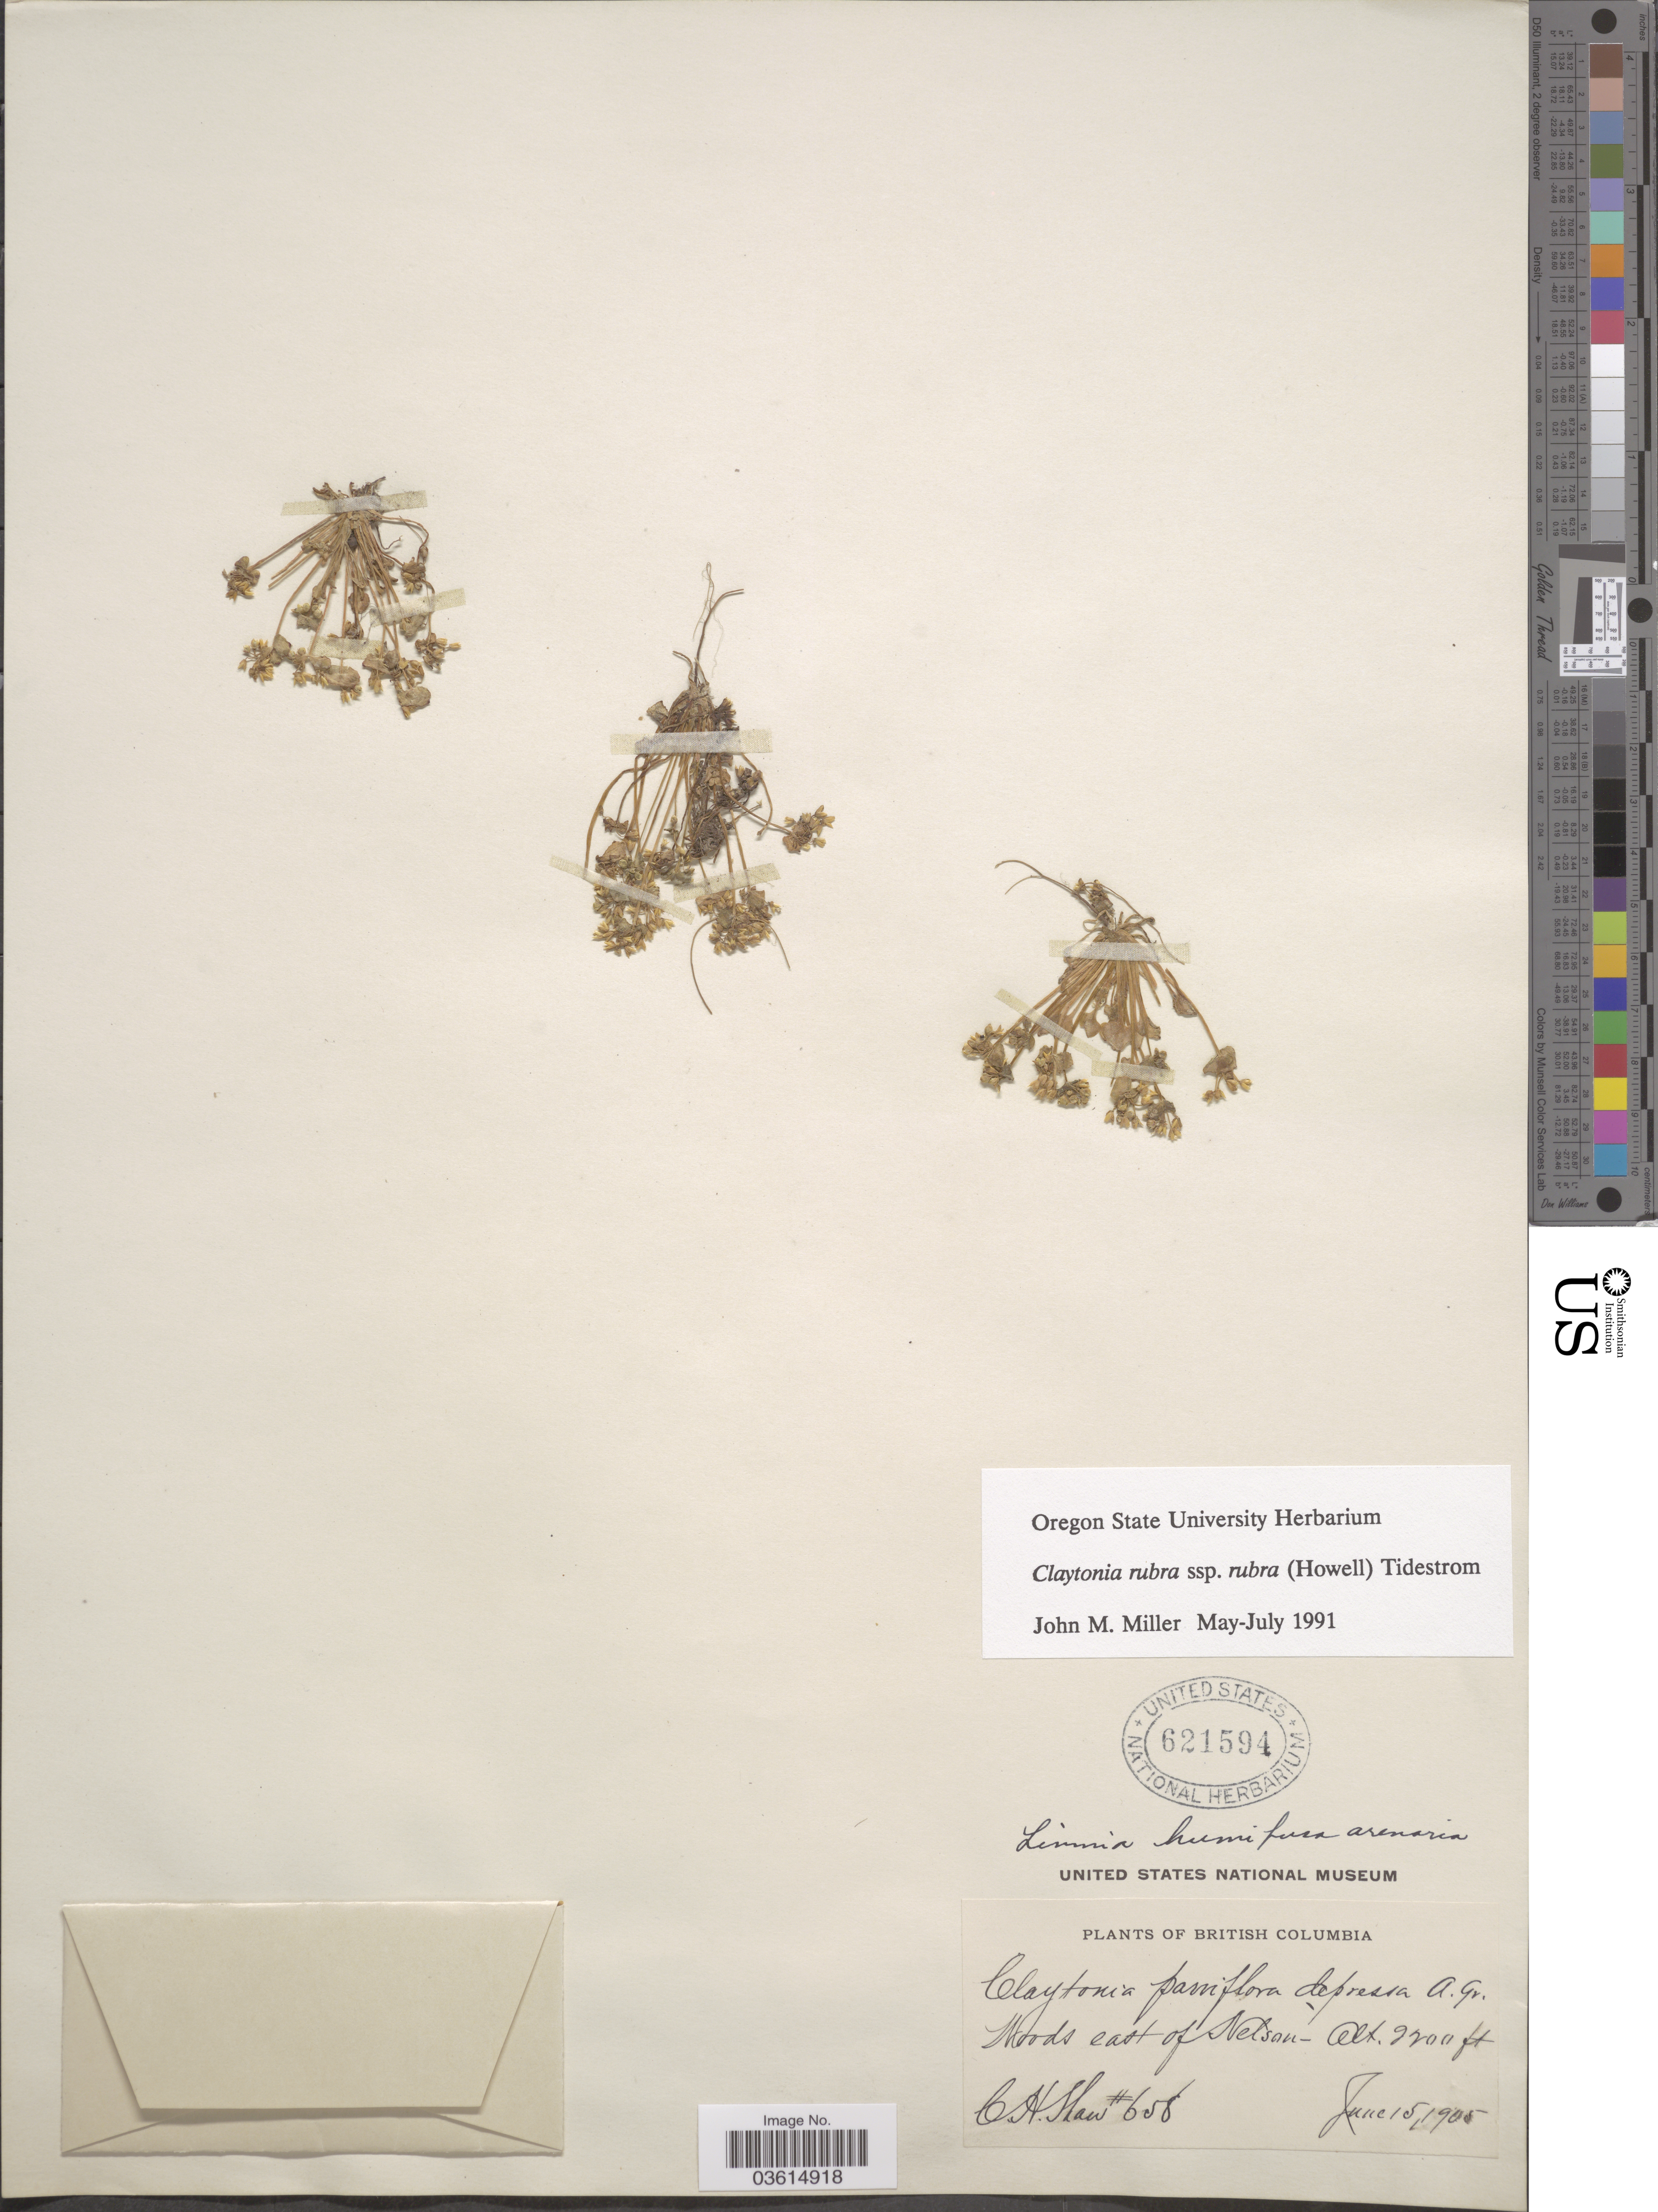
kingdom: Plantae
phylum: Tracheophyta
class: Magnoliopsida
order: Caryophyllales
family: Montiaceae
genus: Claytonia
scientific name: Claytonia rubra subsp. rubra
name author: (Howell) Tidestr.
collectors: C. H. Shaw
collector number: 658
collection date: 1905-06-15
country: Canada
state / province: British Columbia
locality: Woods east of Nelson.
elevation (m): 671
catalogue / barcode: US 621594